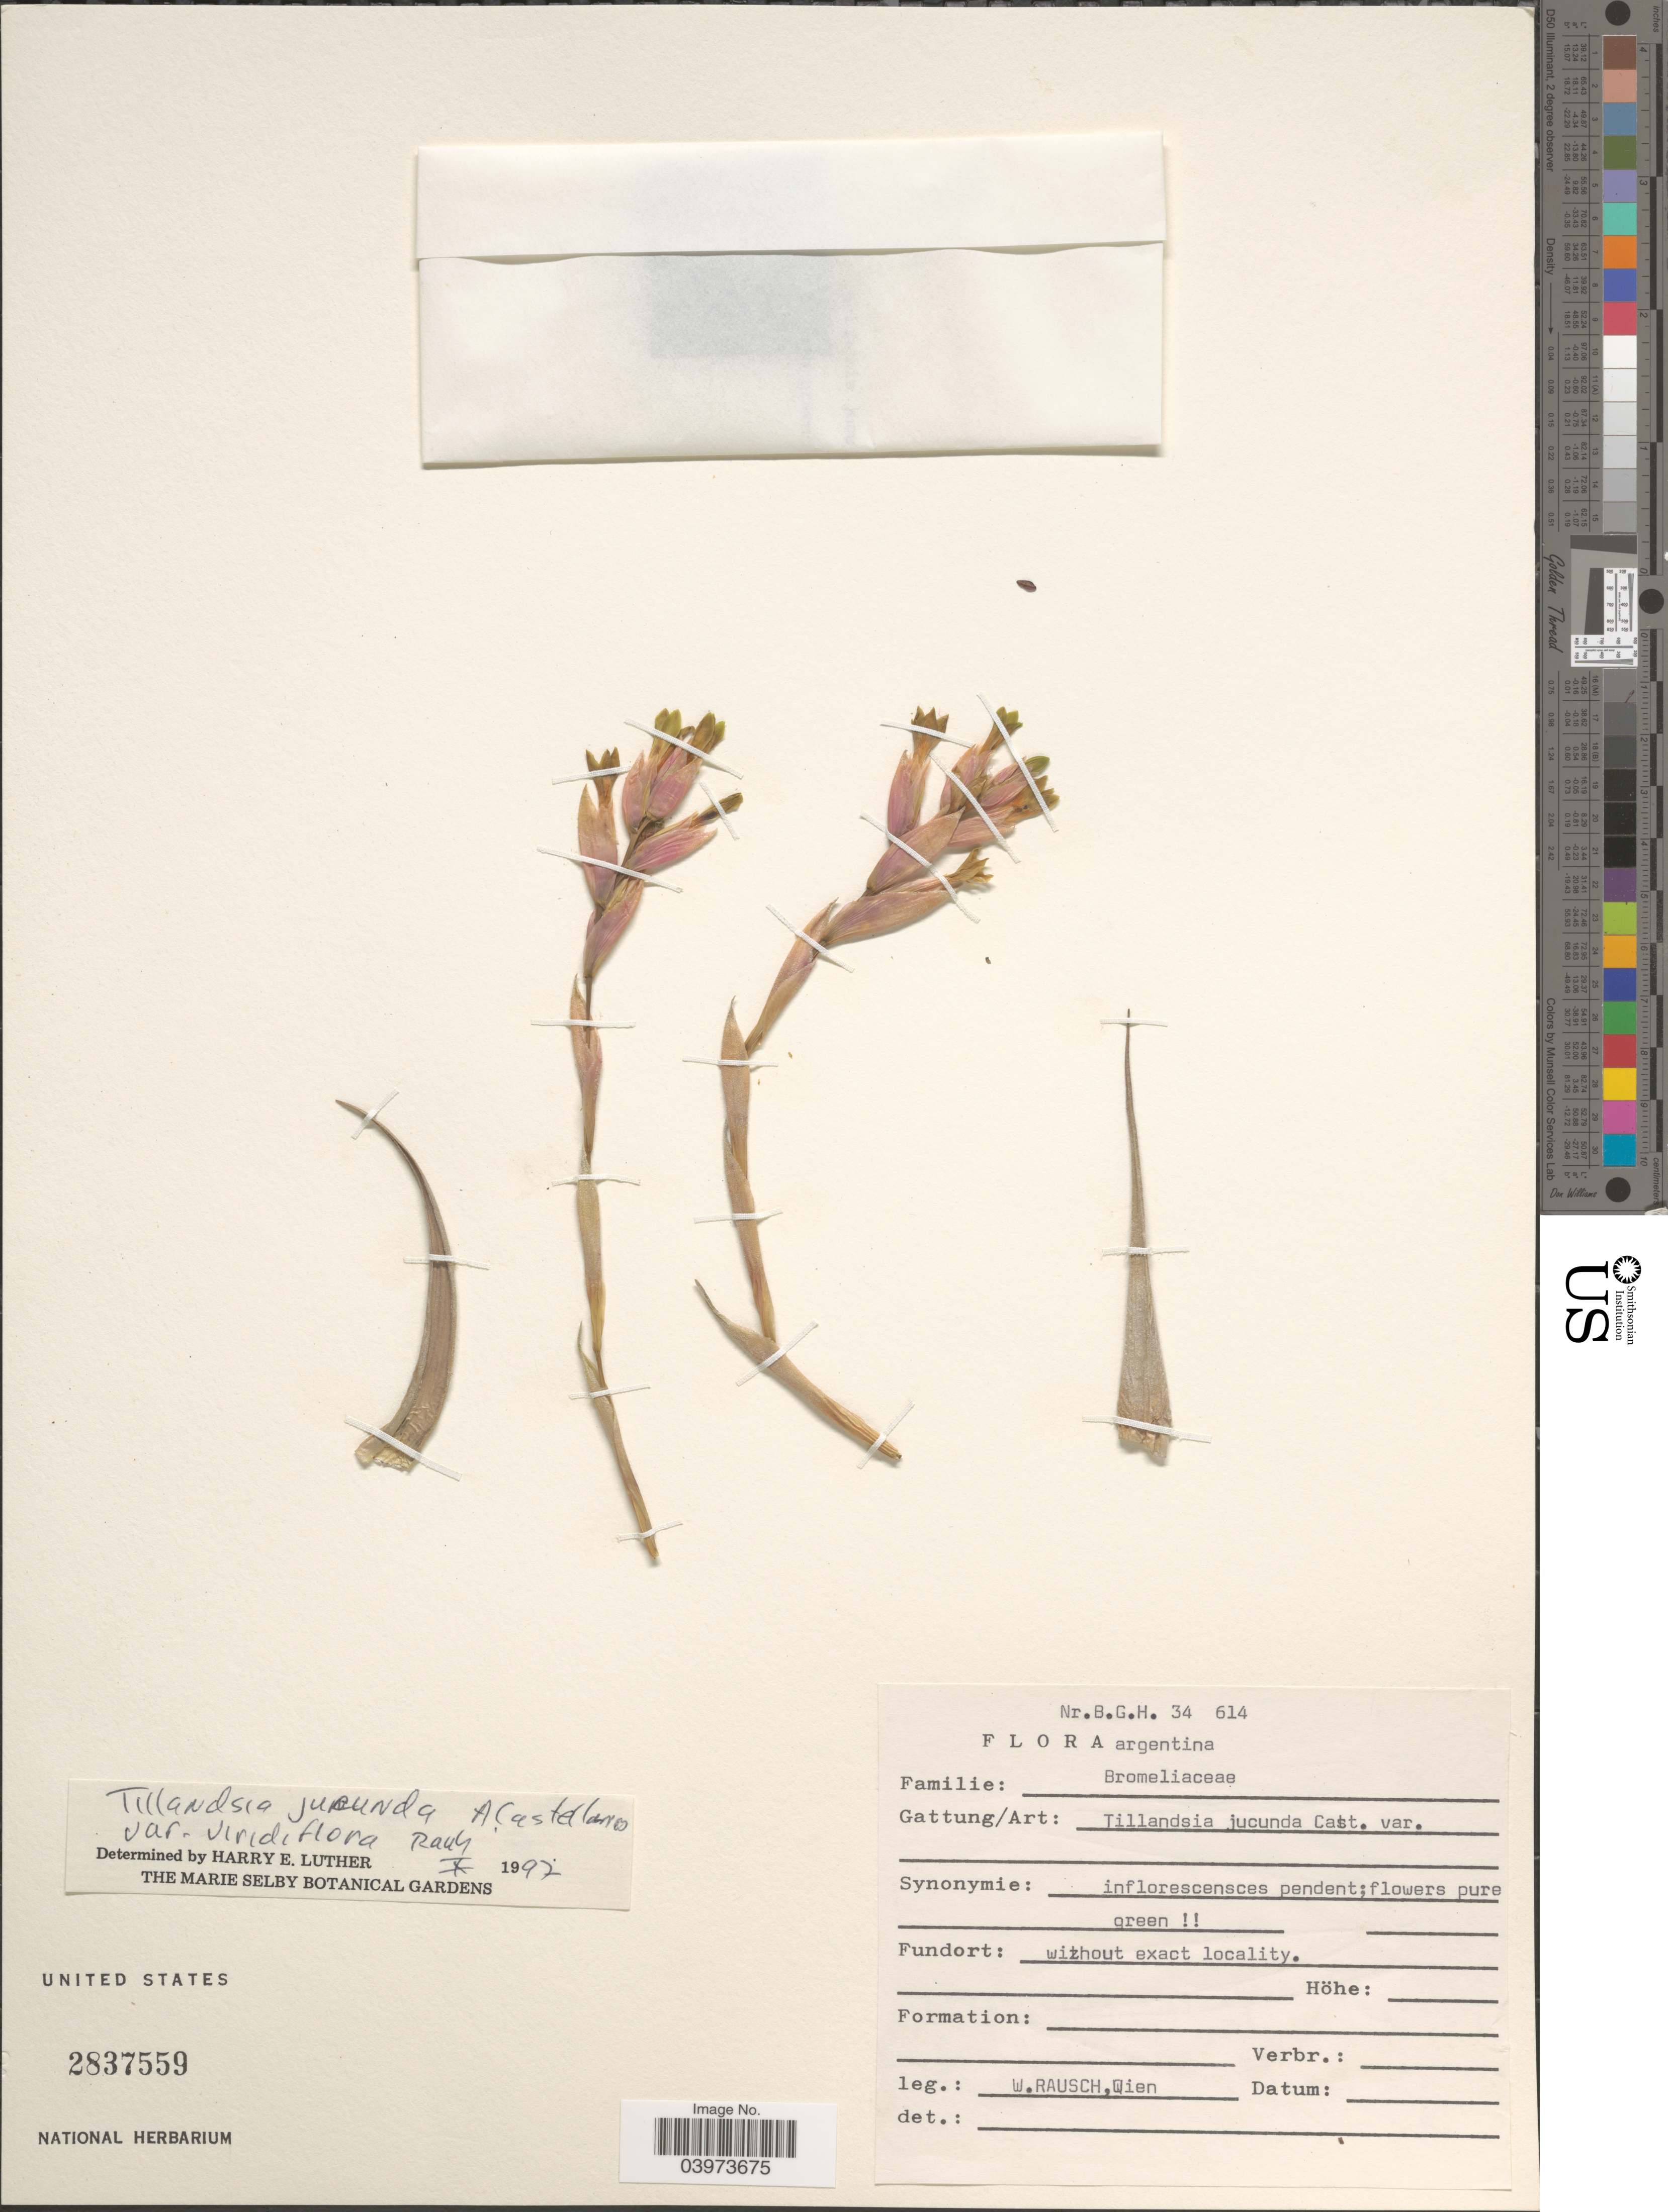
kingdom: Plantae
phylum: Tracheophyta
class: Liliopsida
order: Poales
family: Bromeliaceae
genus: Tillandsia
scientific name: Tillandsia jucunda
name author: A. Cast.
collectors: W. Rausch & Wien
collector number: BGH34614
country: Argentina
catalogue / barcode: US 2837559